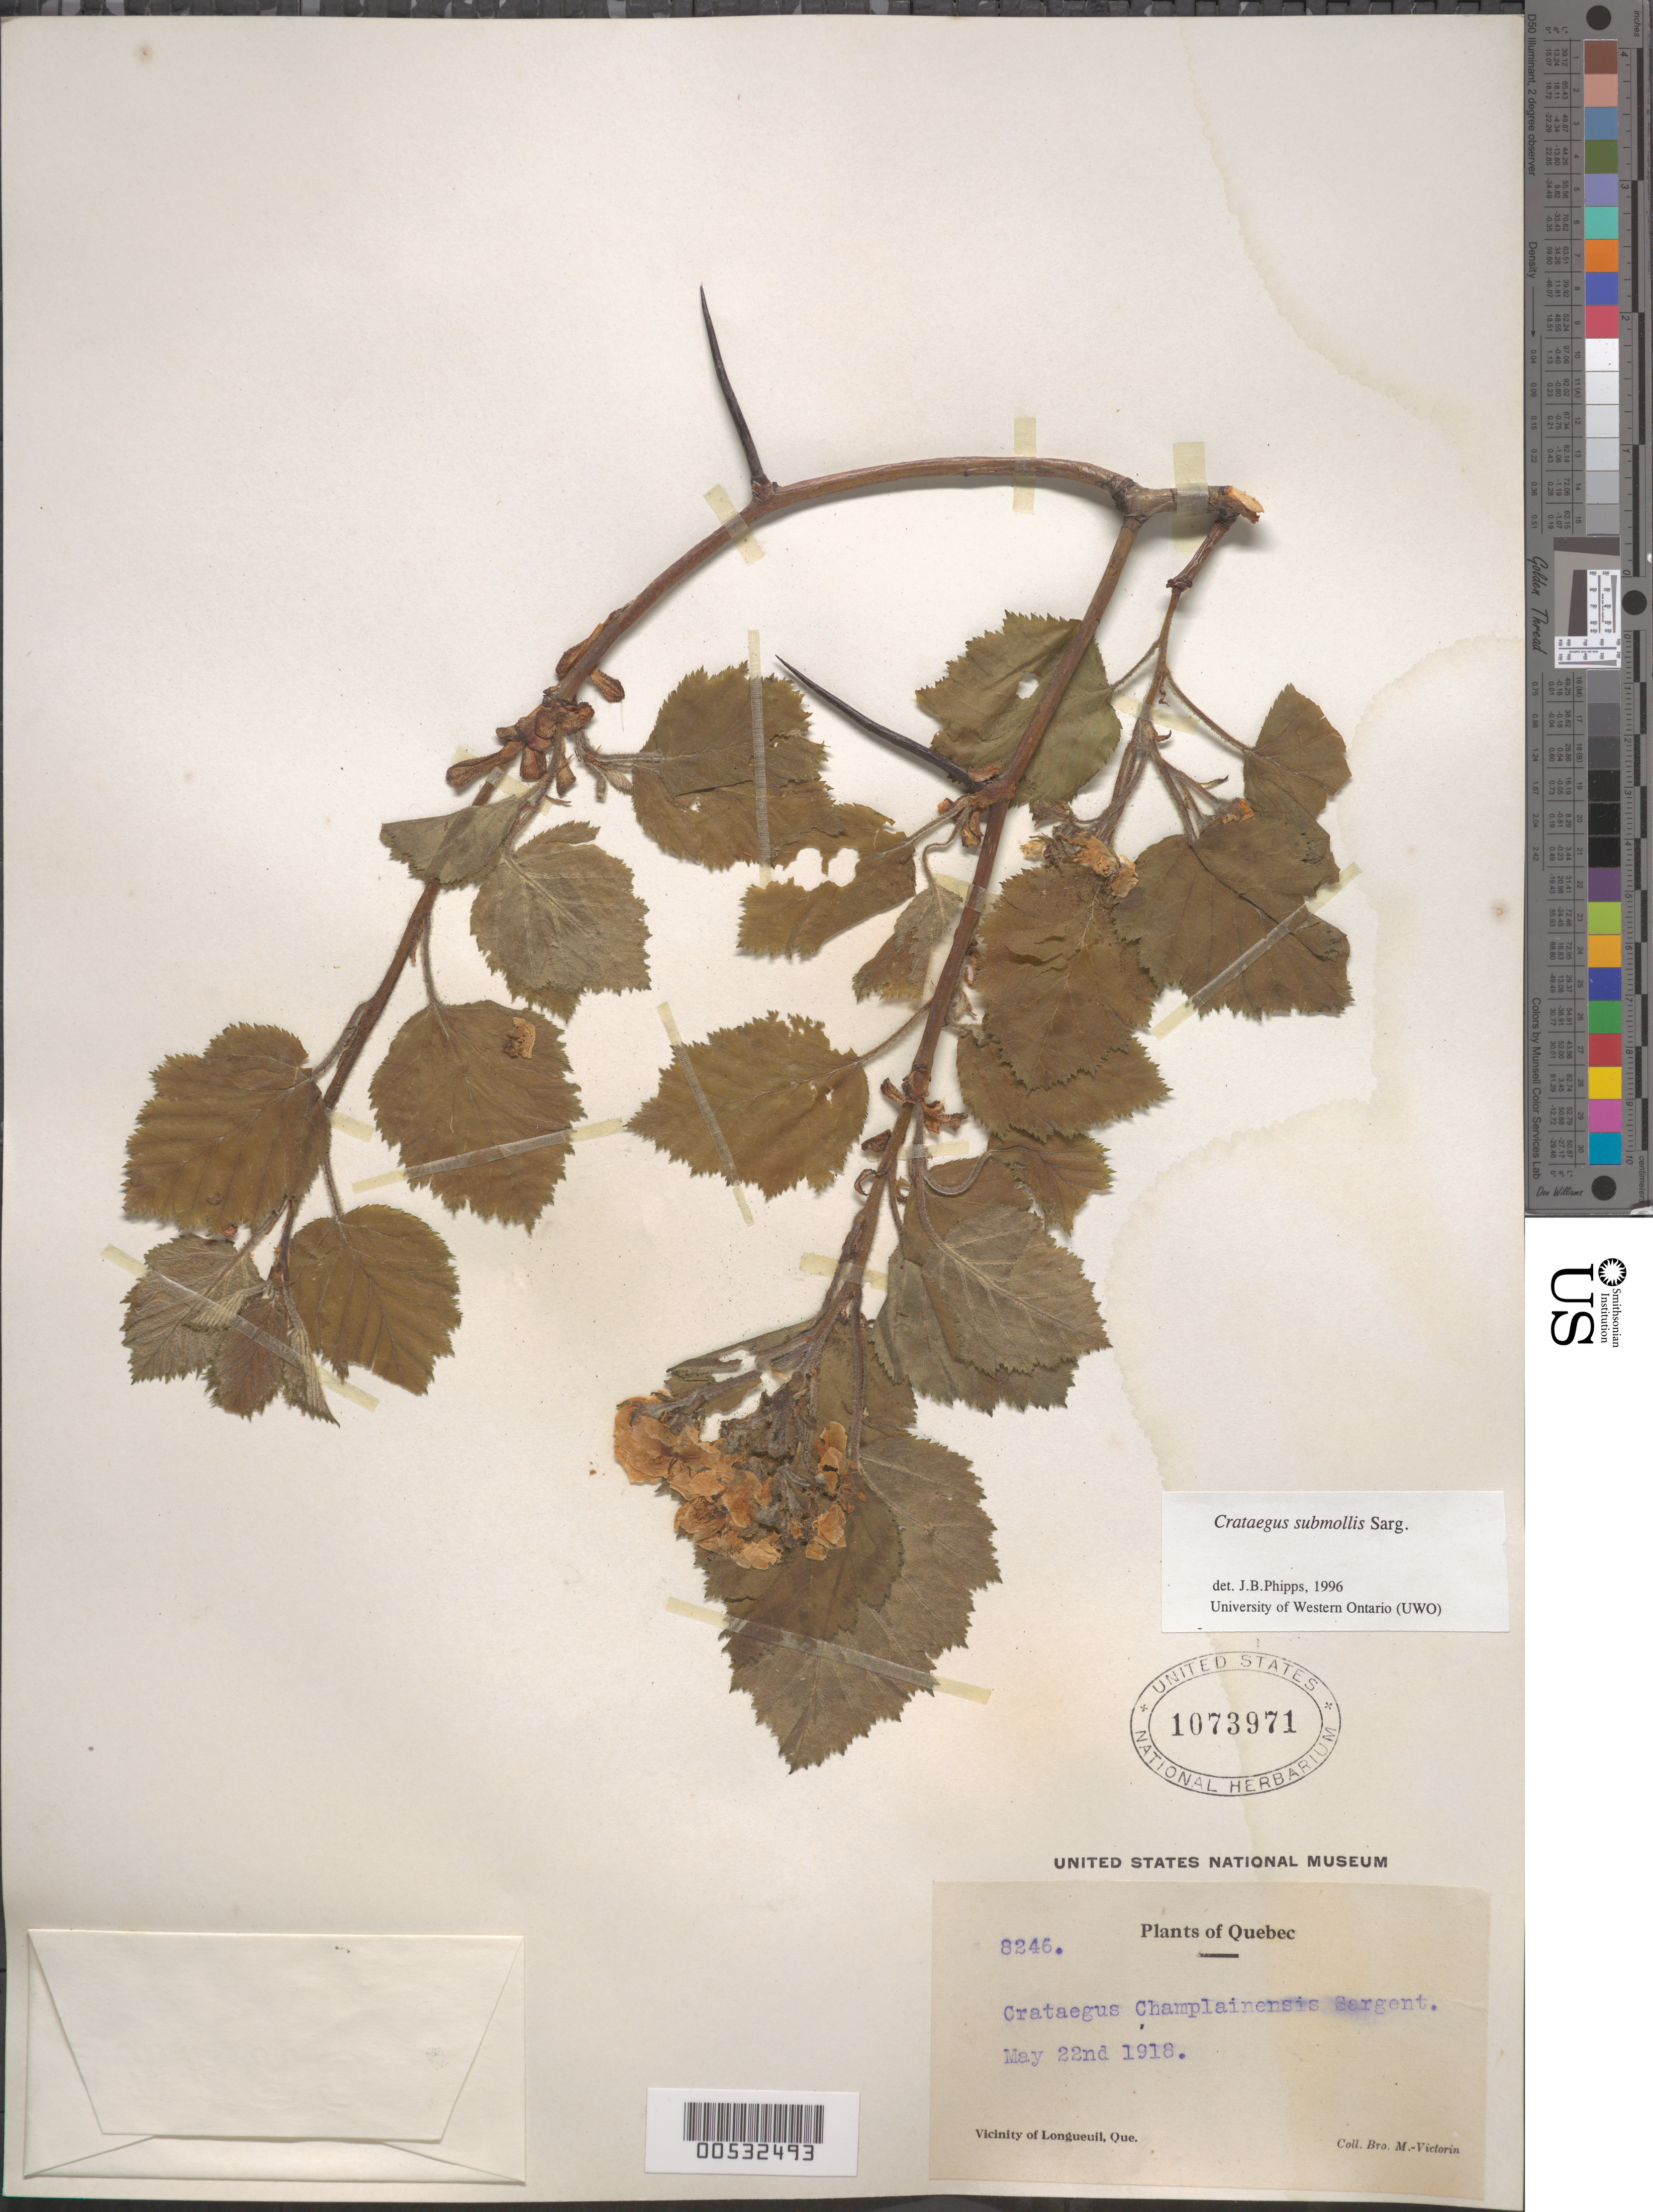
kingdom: Plantae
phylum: Tracheophyta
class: Magnoliopsida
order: Rosales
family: Rosaceae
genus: Crataegus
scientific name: Crataegus submollis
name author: Sarg.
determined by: Phipps, James B., (UWO), University of Western Ontario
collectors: Fr. Marie-Victorin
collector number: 8246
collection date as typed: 22 May 1918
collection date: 1918-05-22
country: Canada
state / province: Quebec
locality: Vicinity of Longueuil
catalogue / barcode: US 1073971